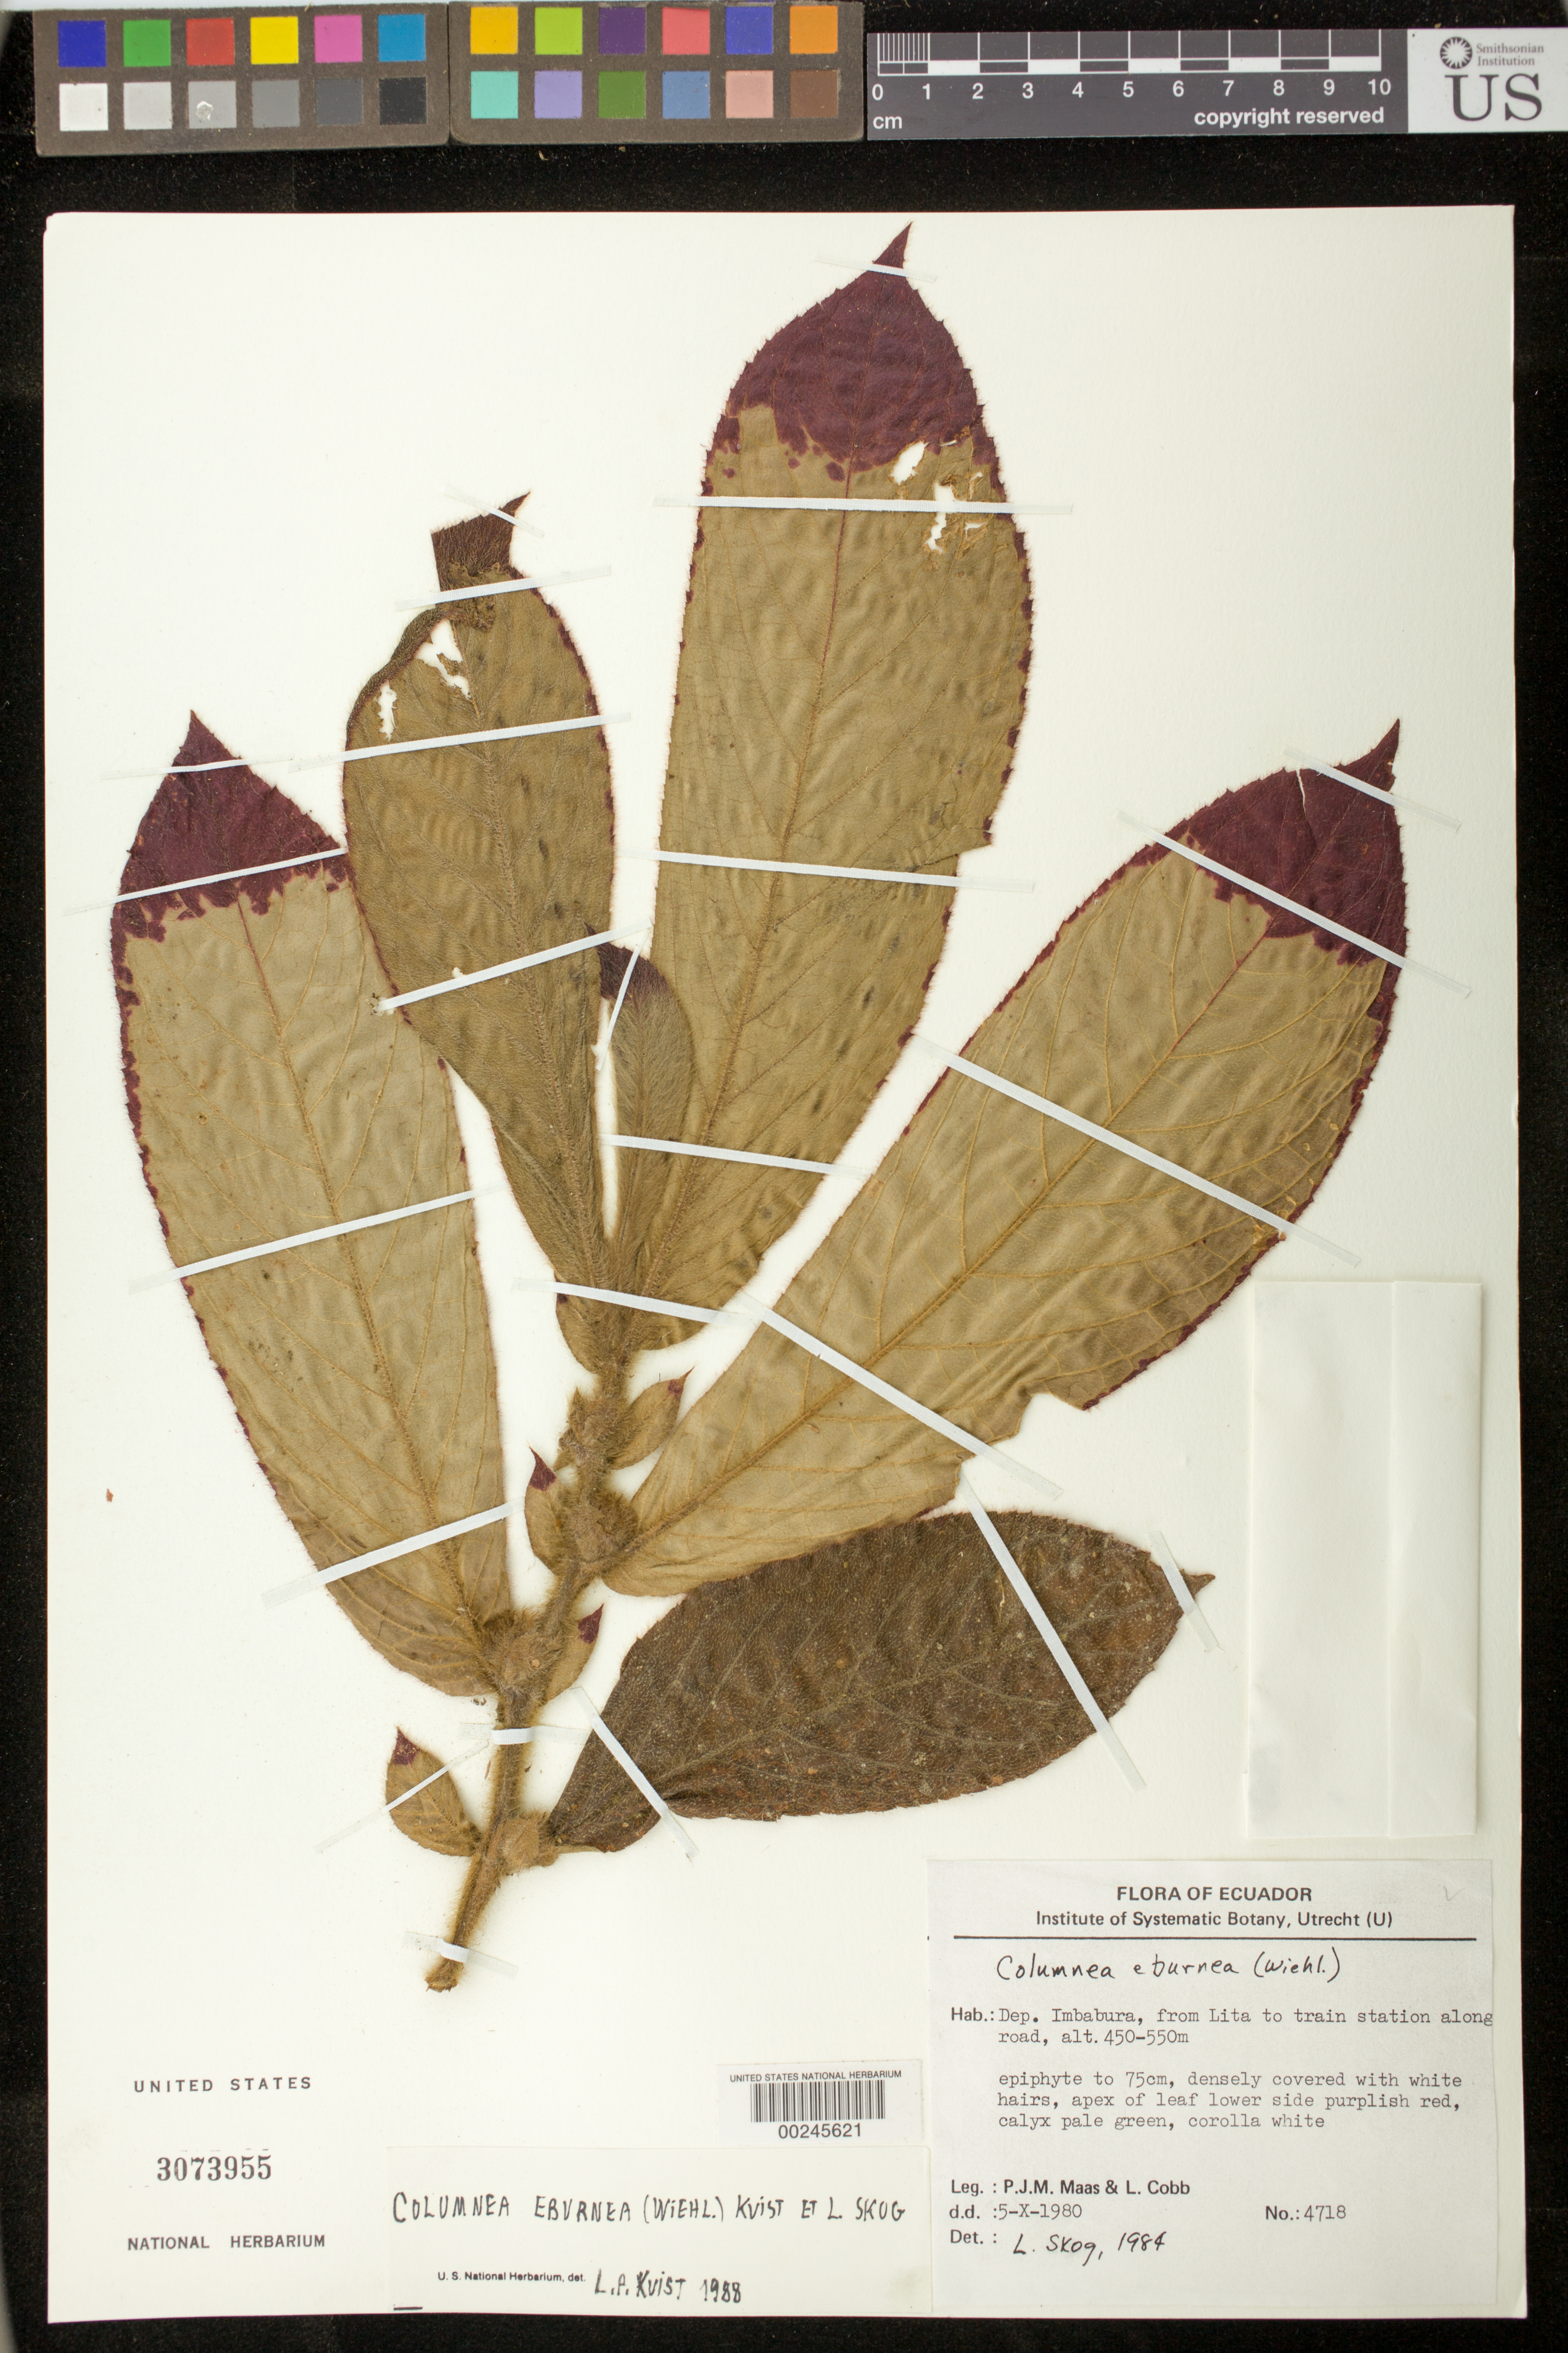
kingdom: Plantae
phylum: Tracheophyta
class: Magnoliopsida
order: Lamiales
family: Gesneriaceae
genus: Columnea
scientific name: Columnea eburnea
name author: (Wiehler) L.P. Kvist & L.E. Skog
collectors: P. Maas & L. Cobb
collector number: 4718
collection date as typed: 05 Oct 1980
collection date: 1980-10-05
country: Ecuador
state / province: Imbabura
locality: From Lita to train station along road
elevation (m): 450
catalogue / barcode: US 3073955